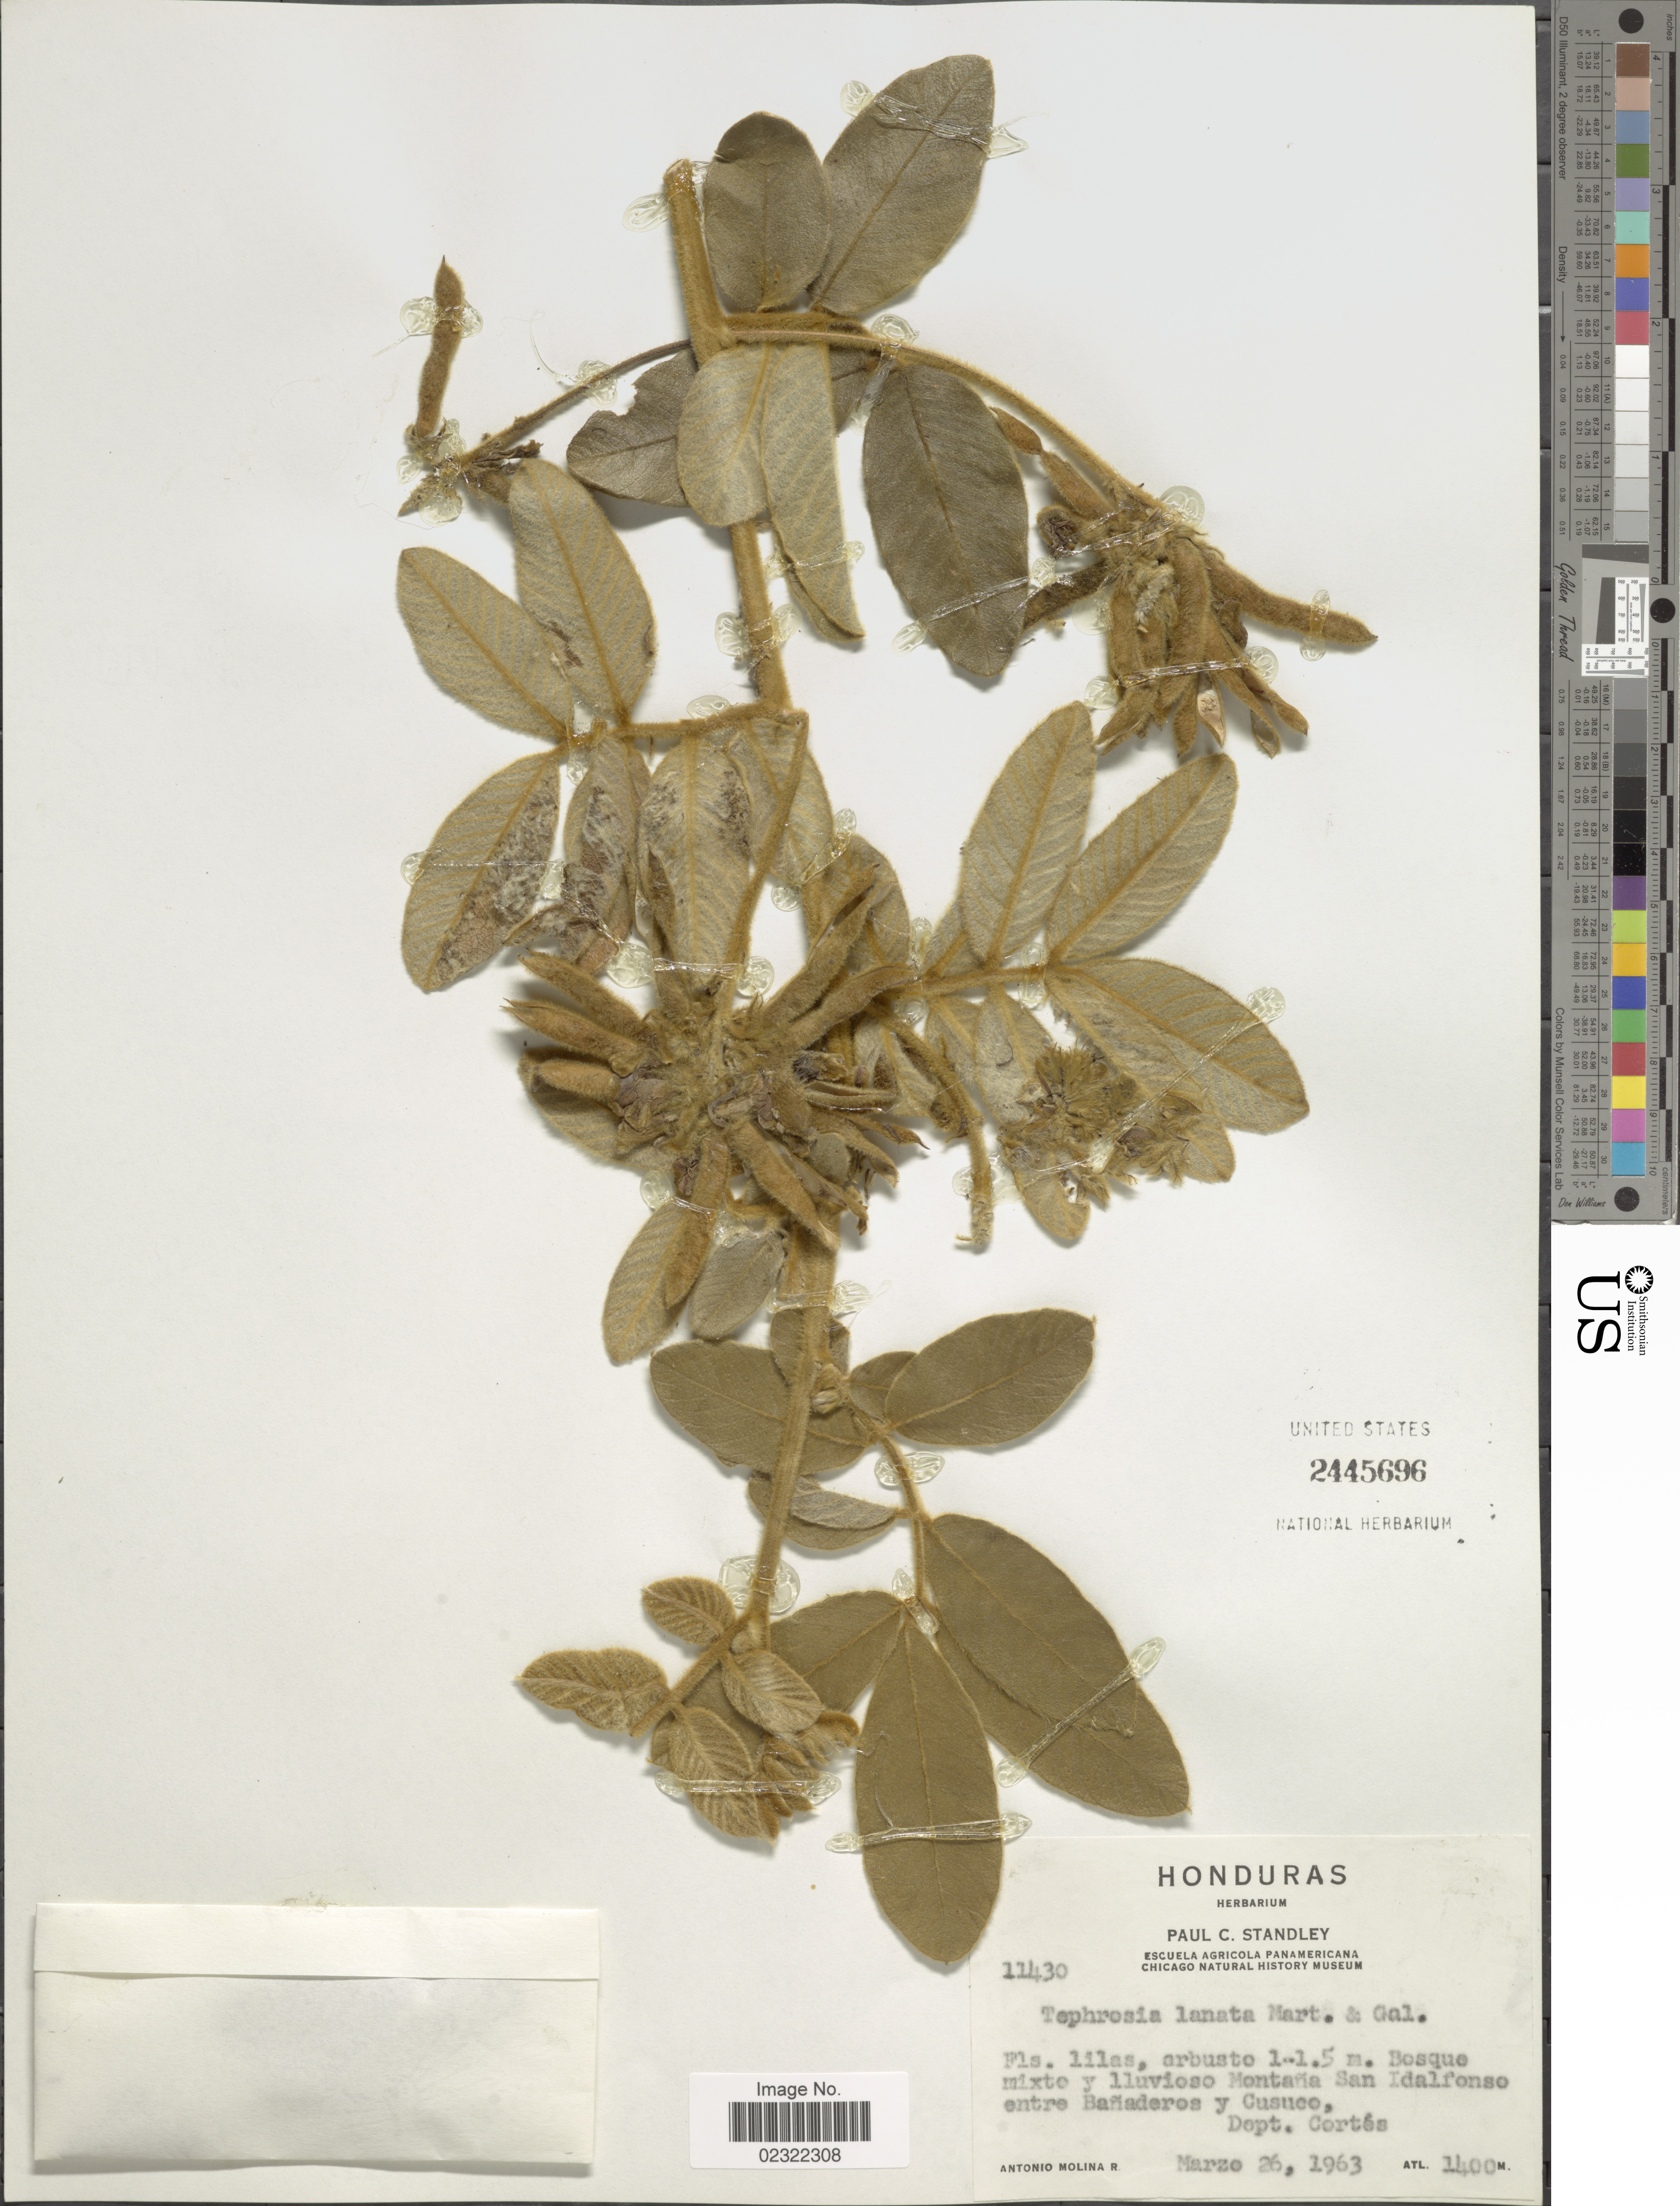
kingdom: Plantae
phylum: Tracheophyta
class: Magnoliopsida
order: Fabales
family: Fabaceae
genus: Tephrosia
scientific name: Tephrosia lanata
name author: M. Martens & Galeotti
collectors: A. Molina R.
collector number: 11430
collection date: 1963-03-26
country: Honduras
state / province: Cortés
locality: Bosque mixte y lluvioso Montana San Idalfonso entre banaderos y Cusuco.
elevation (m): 1400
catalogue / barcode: US 2445696